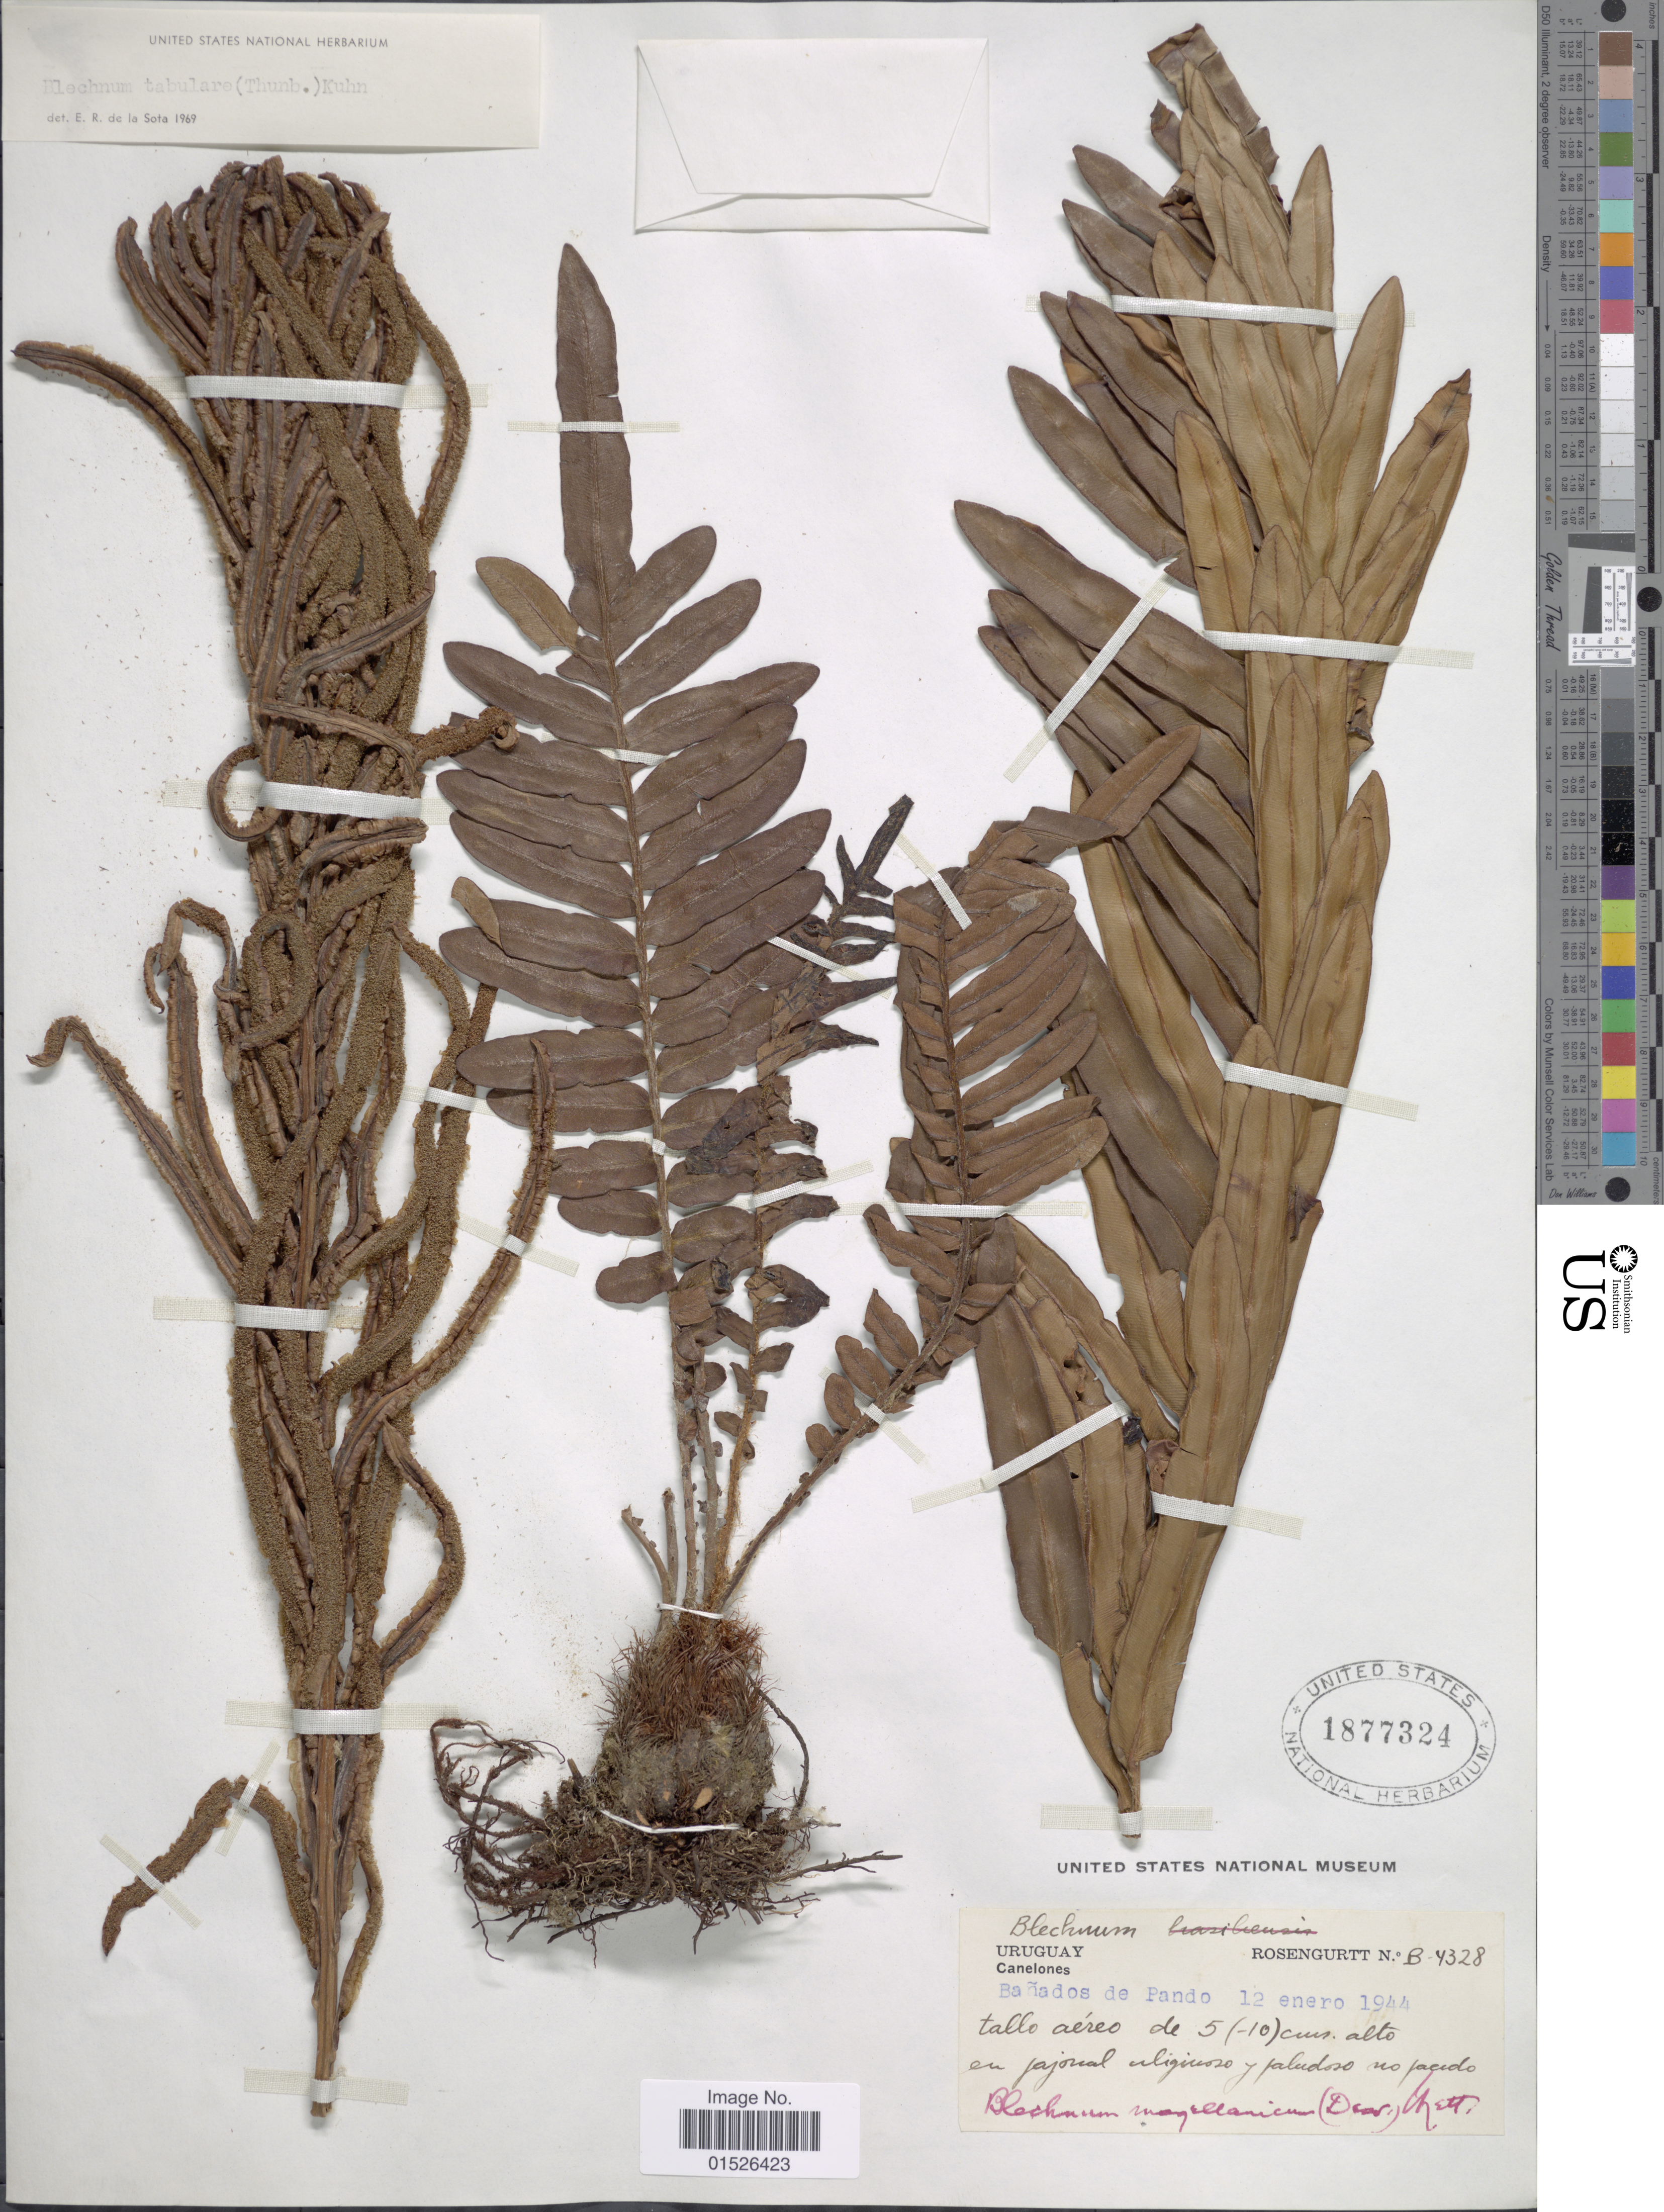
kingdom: Plantae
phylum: Tracheophyta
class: Polypodiopsida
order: Polypodiales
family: Blechnaceae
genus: Blechnum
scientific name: Blechnum magellanicum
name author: Mett.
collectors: Rosengurtt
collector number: B-4328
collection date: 1944-01-12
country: Uruguay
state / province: Canelones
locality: Uruguay, Canelones, Banados de Pando.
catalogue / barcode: US 1877324